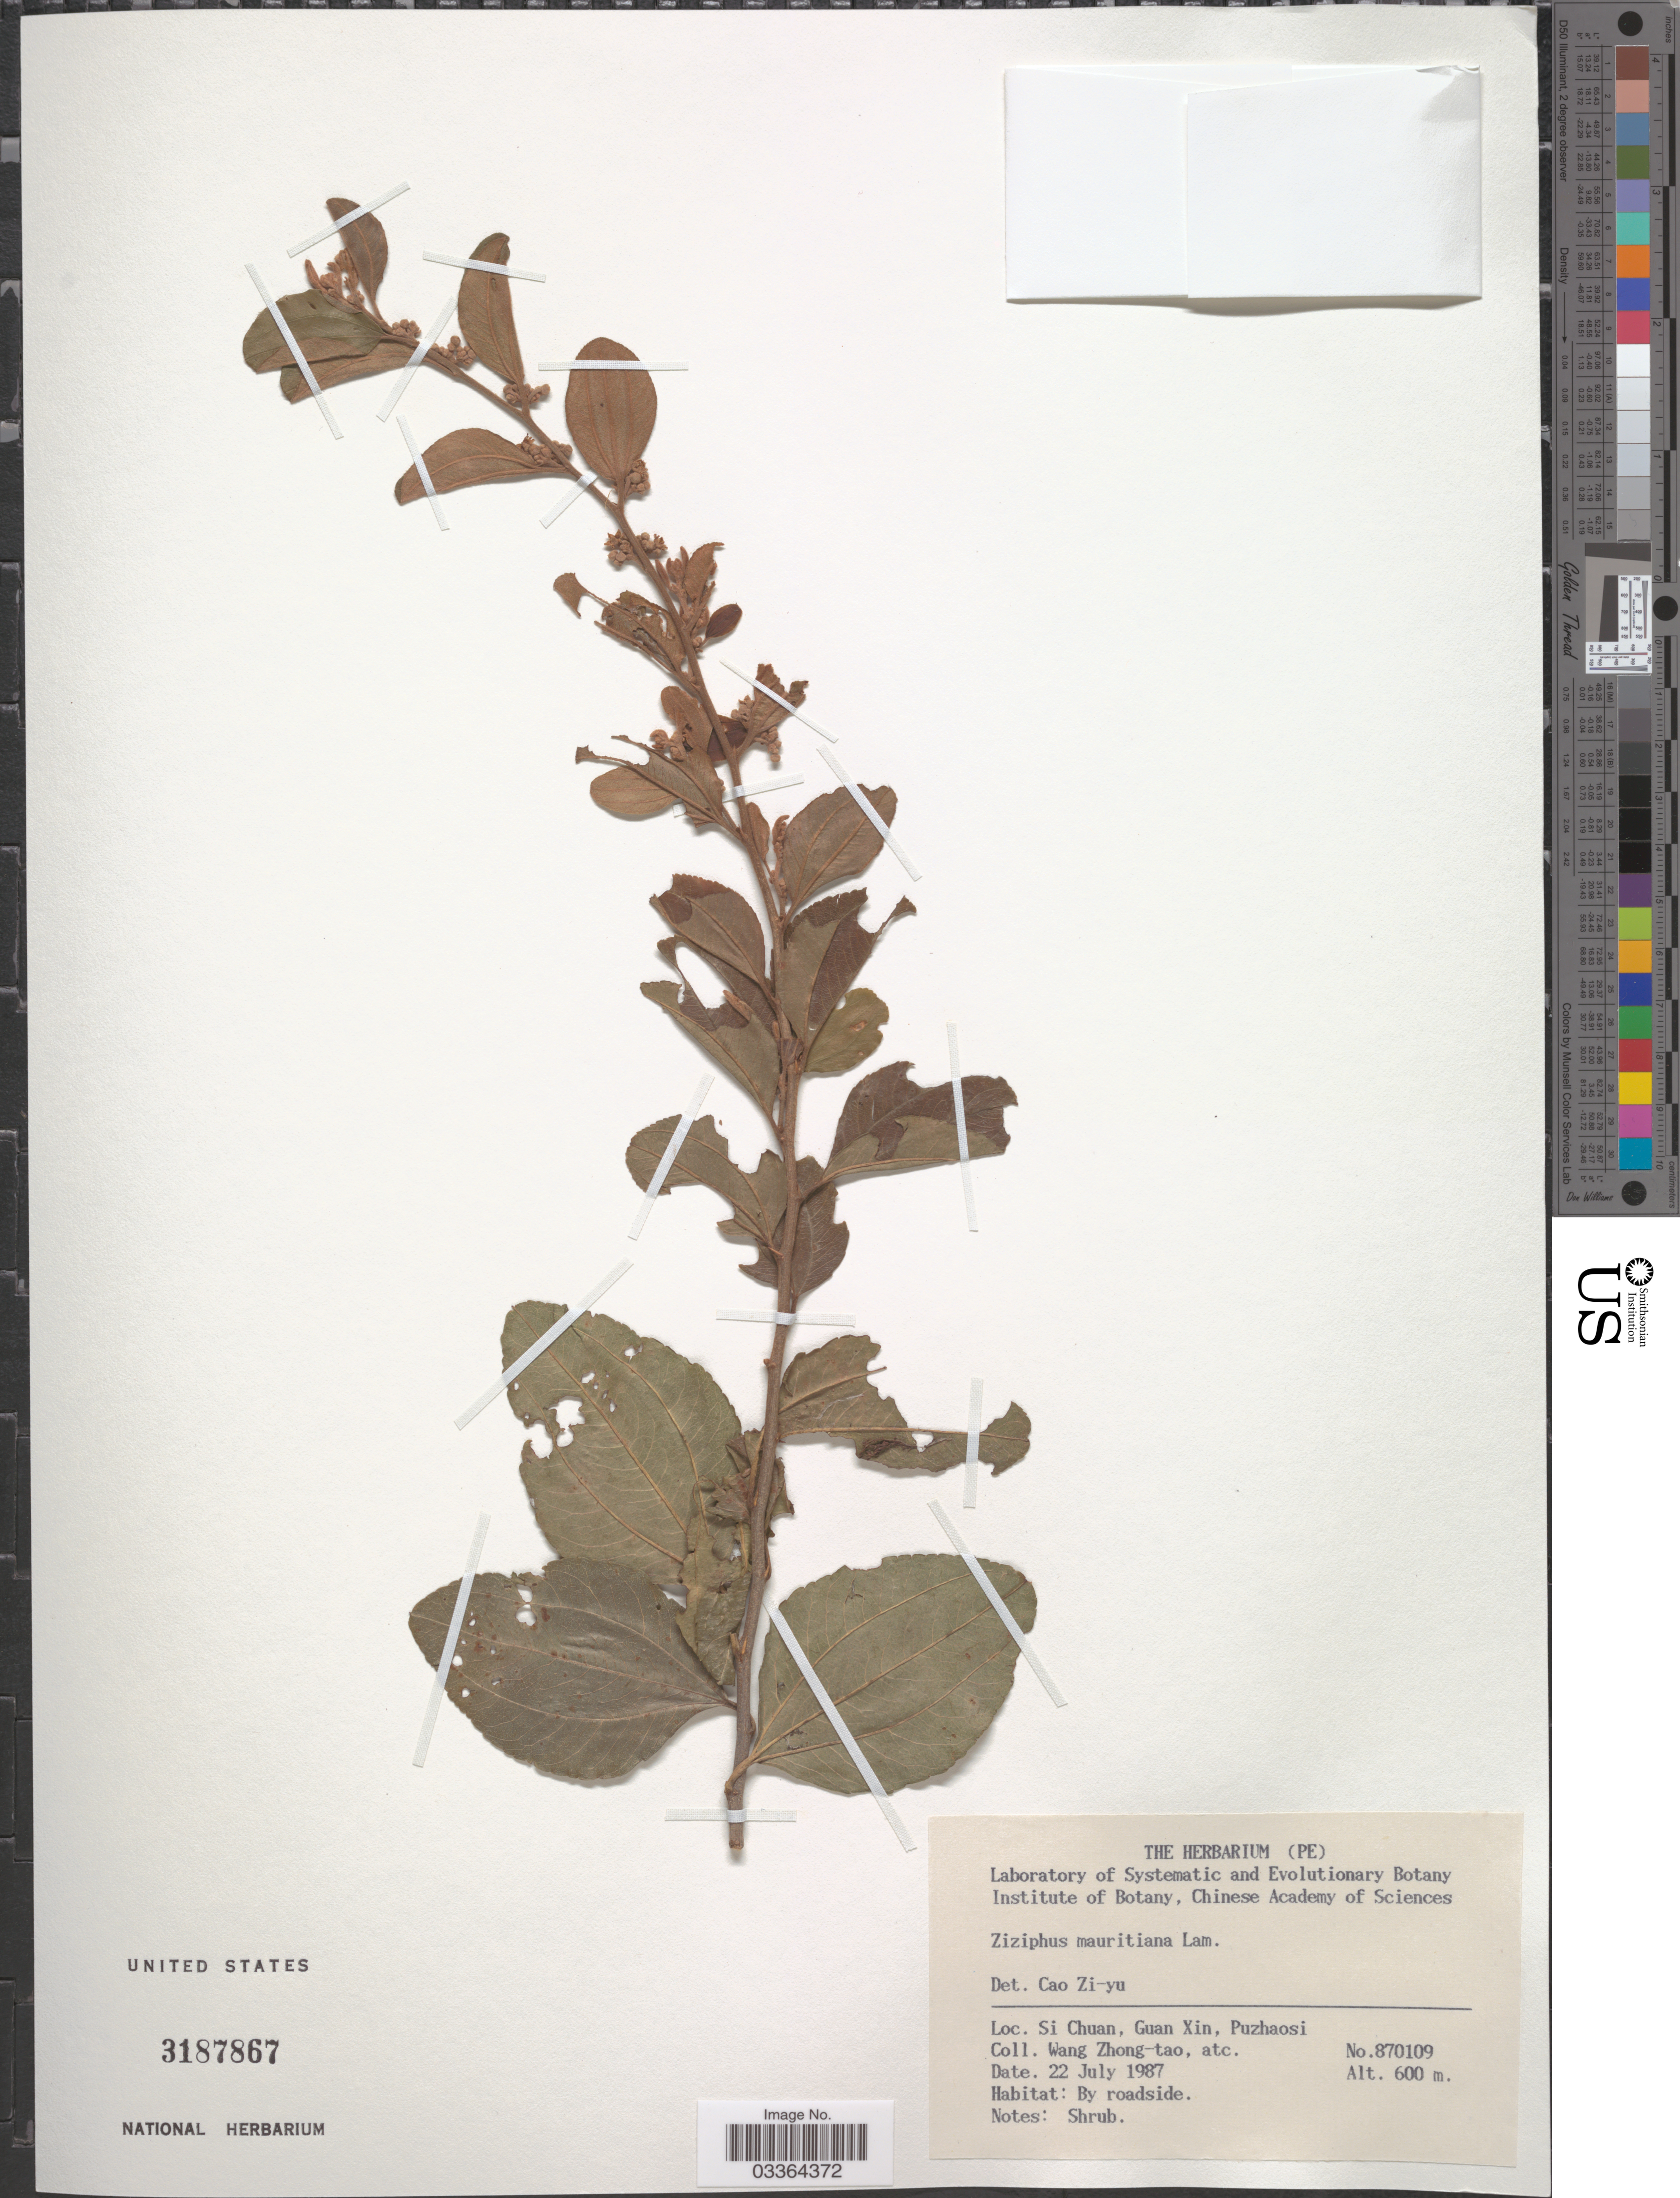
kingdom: Plantae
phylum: Tracheophyta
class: Magnoliopsida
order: Rosales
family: Rhamnaceae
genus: Ziziphus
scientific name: Ziziphus mauritiana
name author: Lam.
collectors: W. Zhong-Tao & et al.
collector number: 870109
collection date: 1987-07-22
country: China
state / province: Sichuan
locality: Si Chuan, Guan Xin, Puzhaosi.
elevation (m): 600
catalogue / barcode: US 3187867